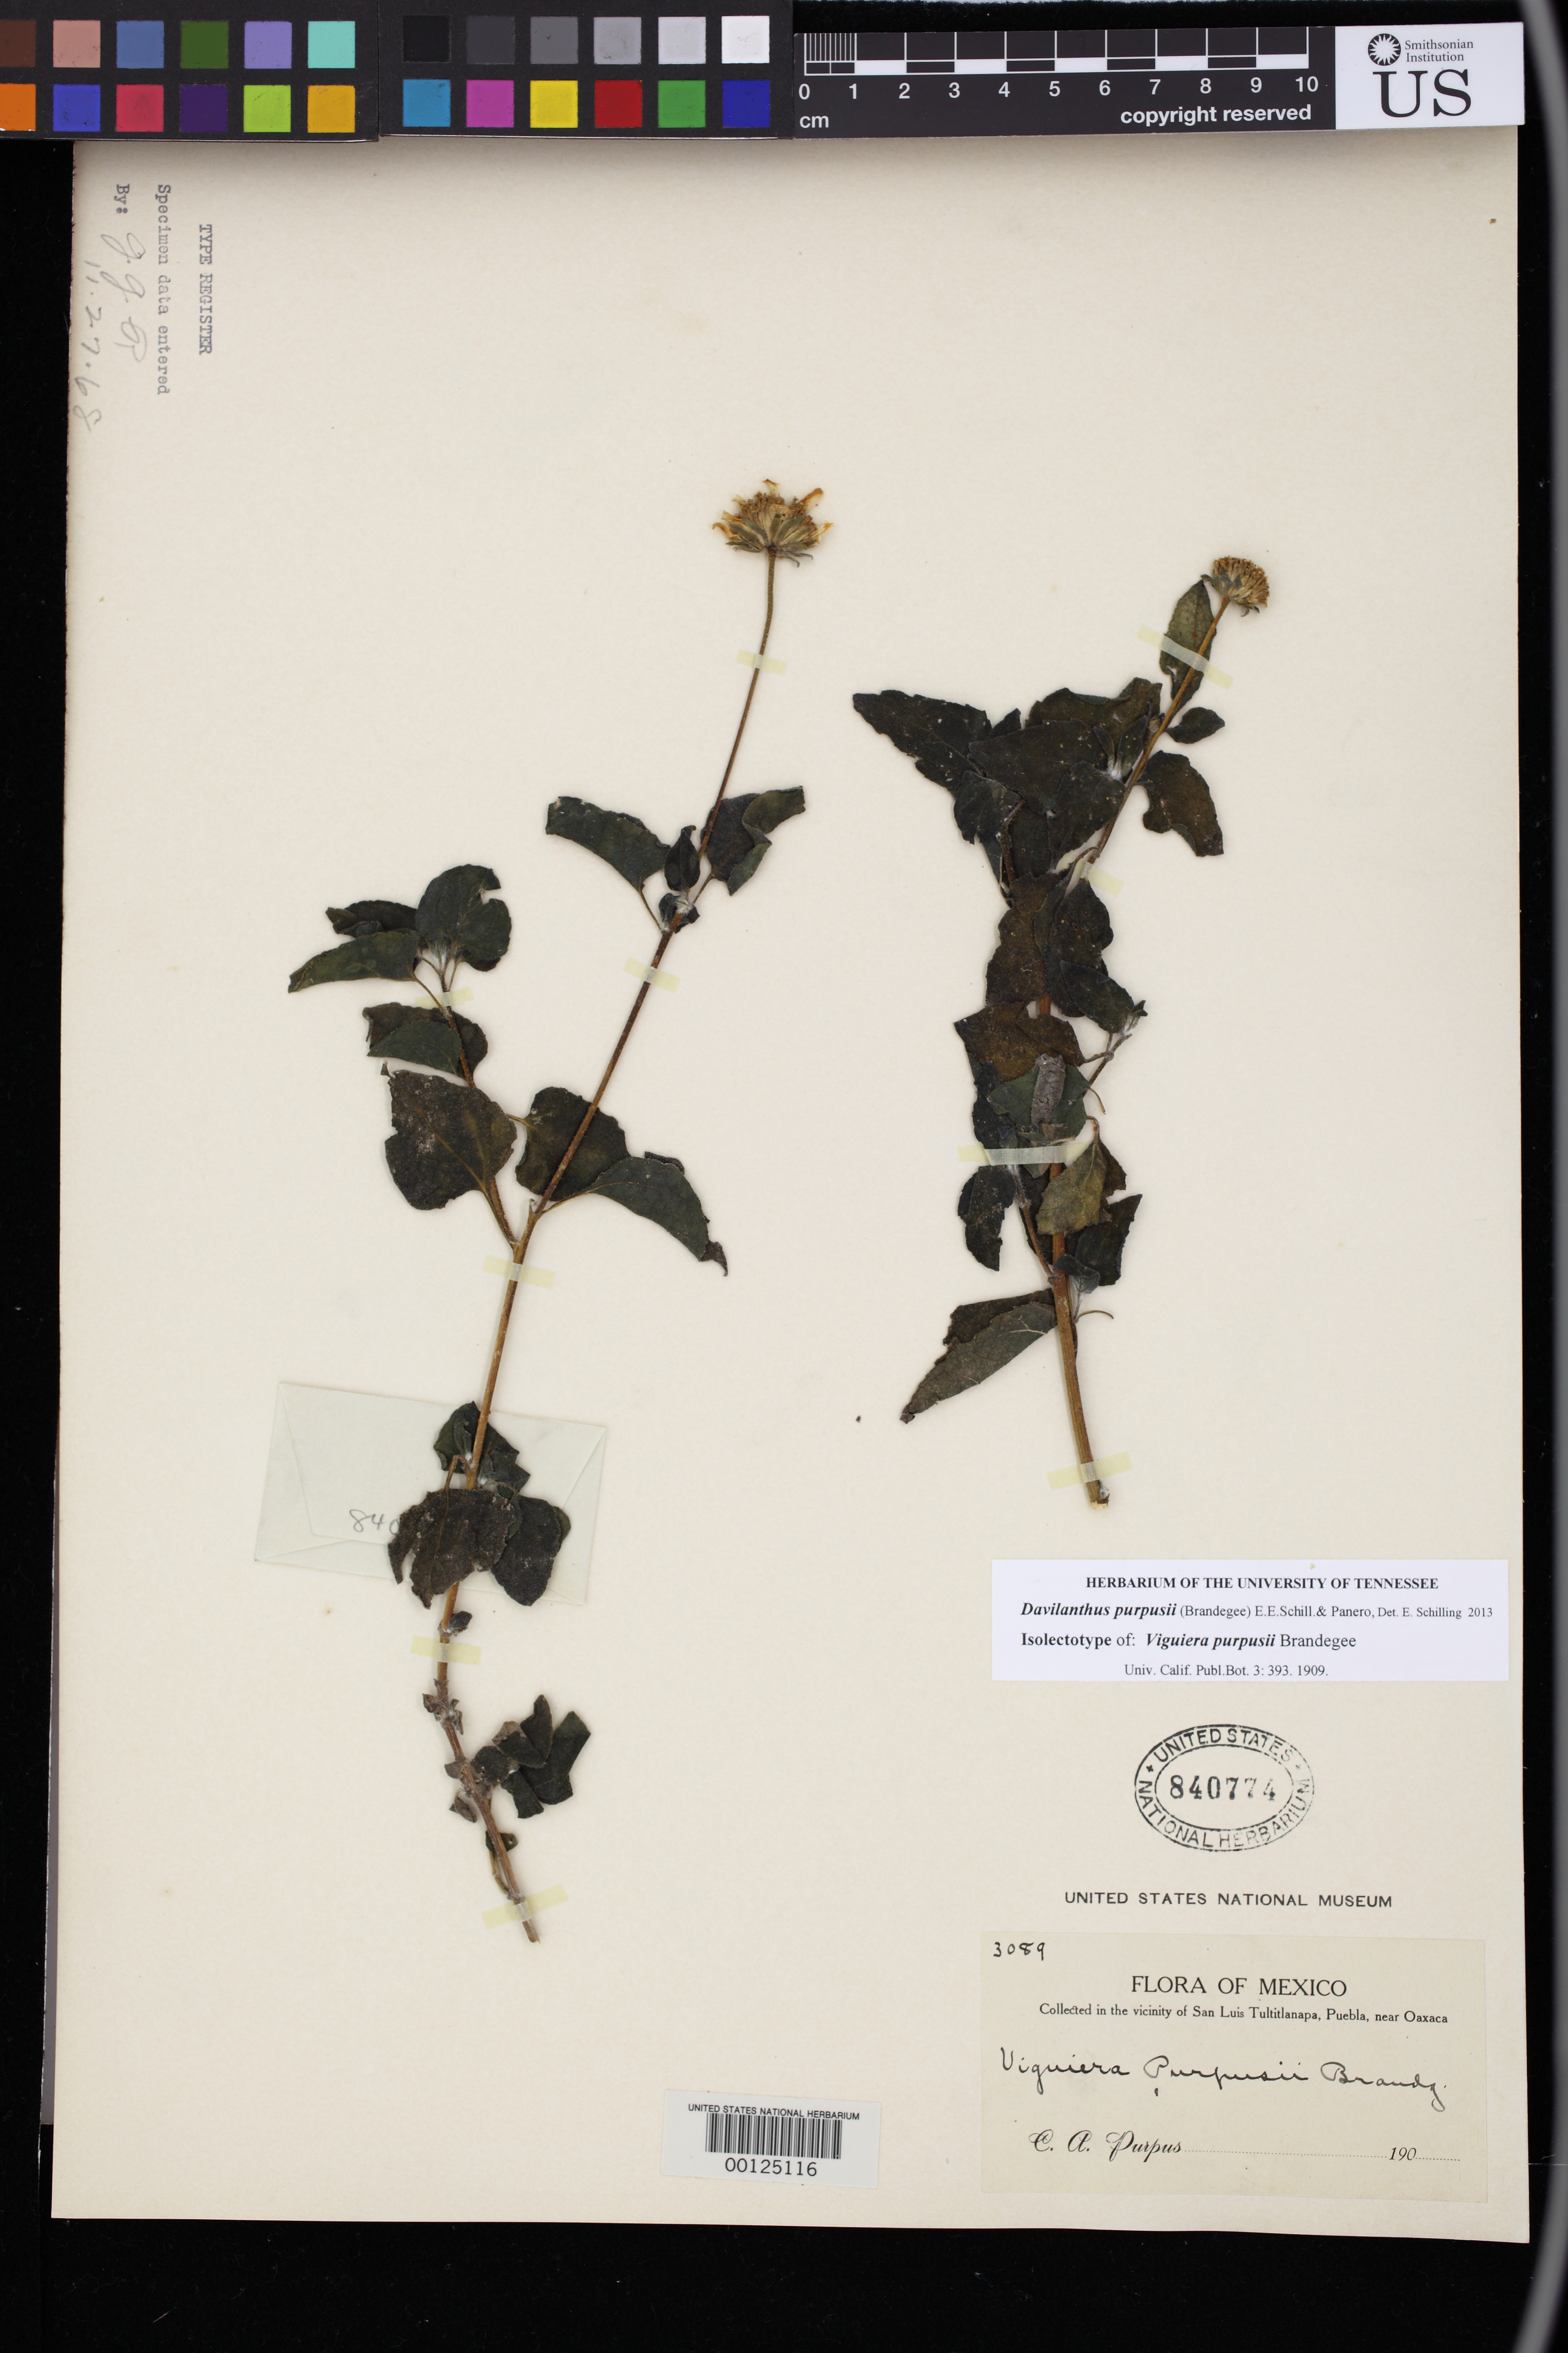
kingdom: Plantae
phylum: Tracheophyta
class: Magnoliopsida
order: Asterales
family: Asteraceae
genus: Viguiera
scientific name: Viguiera purpusii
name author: Brandegee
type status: Isotype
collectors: C. A. Purpus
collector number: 3089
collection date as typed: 1908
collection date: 1908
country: Mexico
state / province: Puebla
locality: San Luis Tultitlanapa.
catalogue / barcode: US 840774